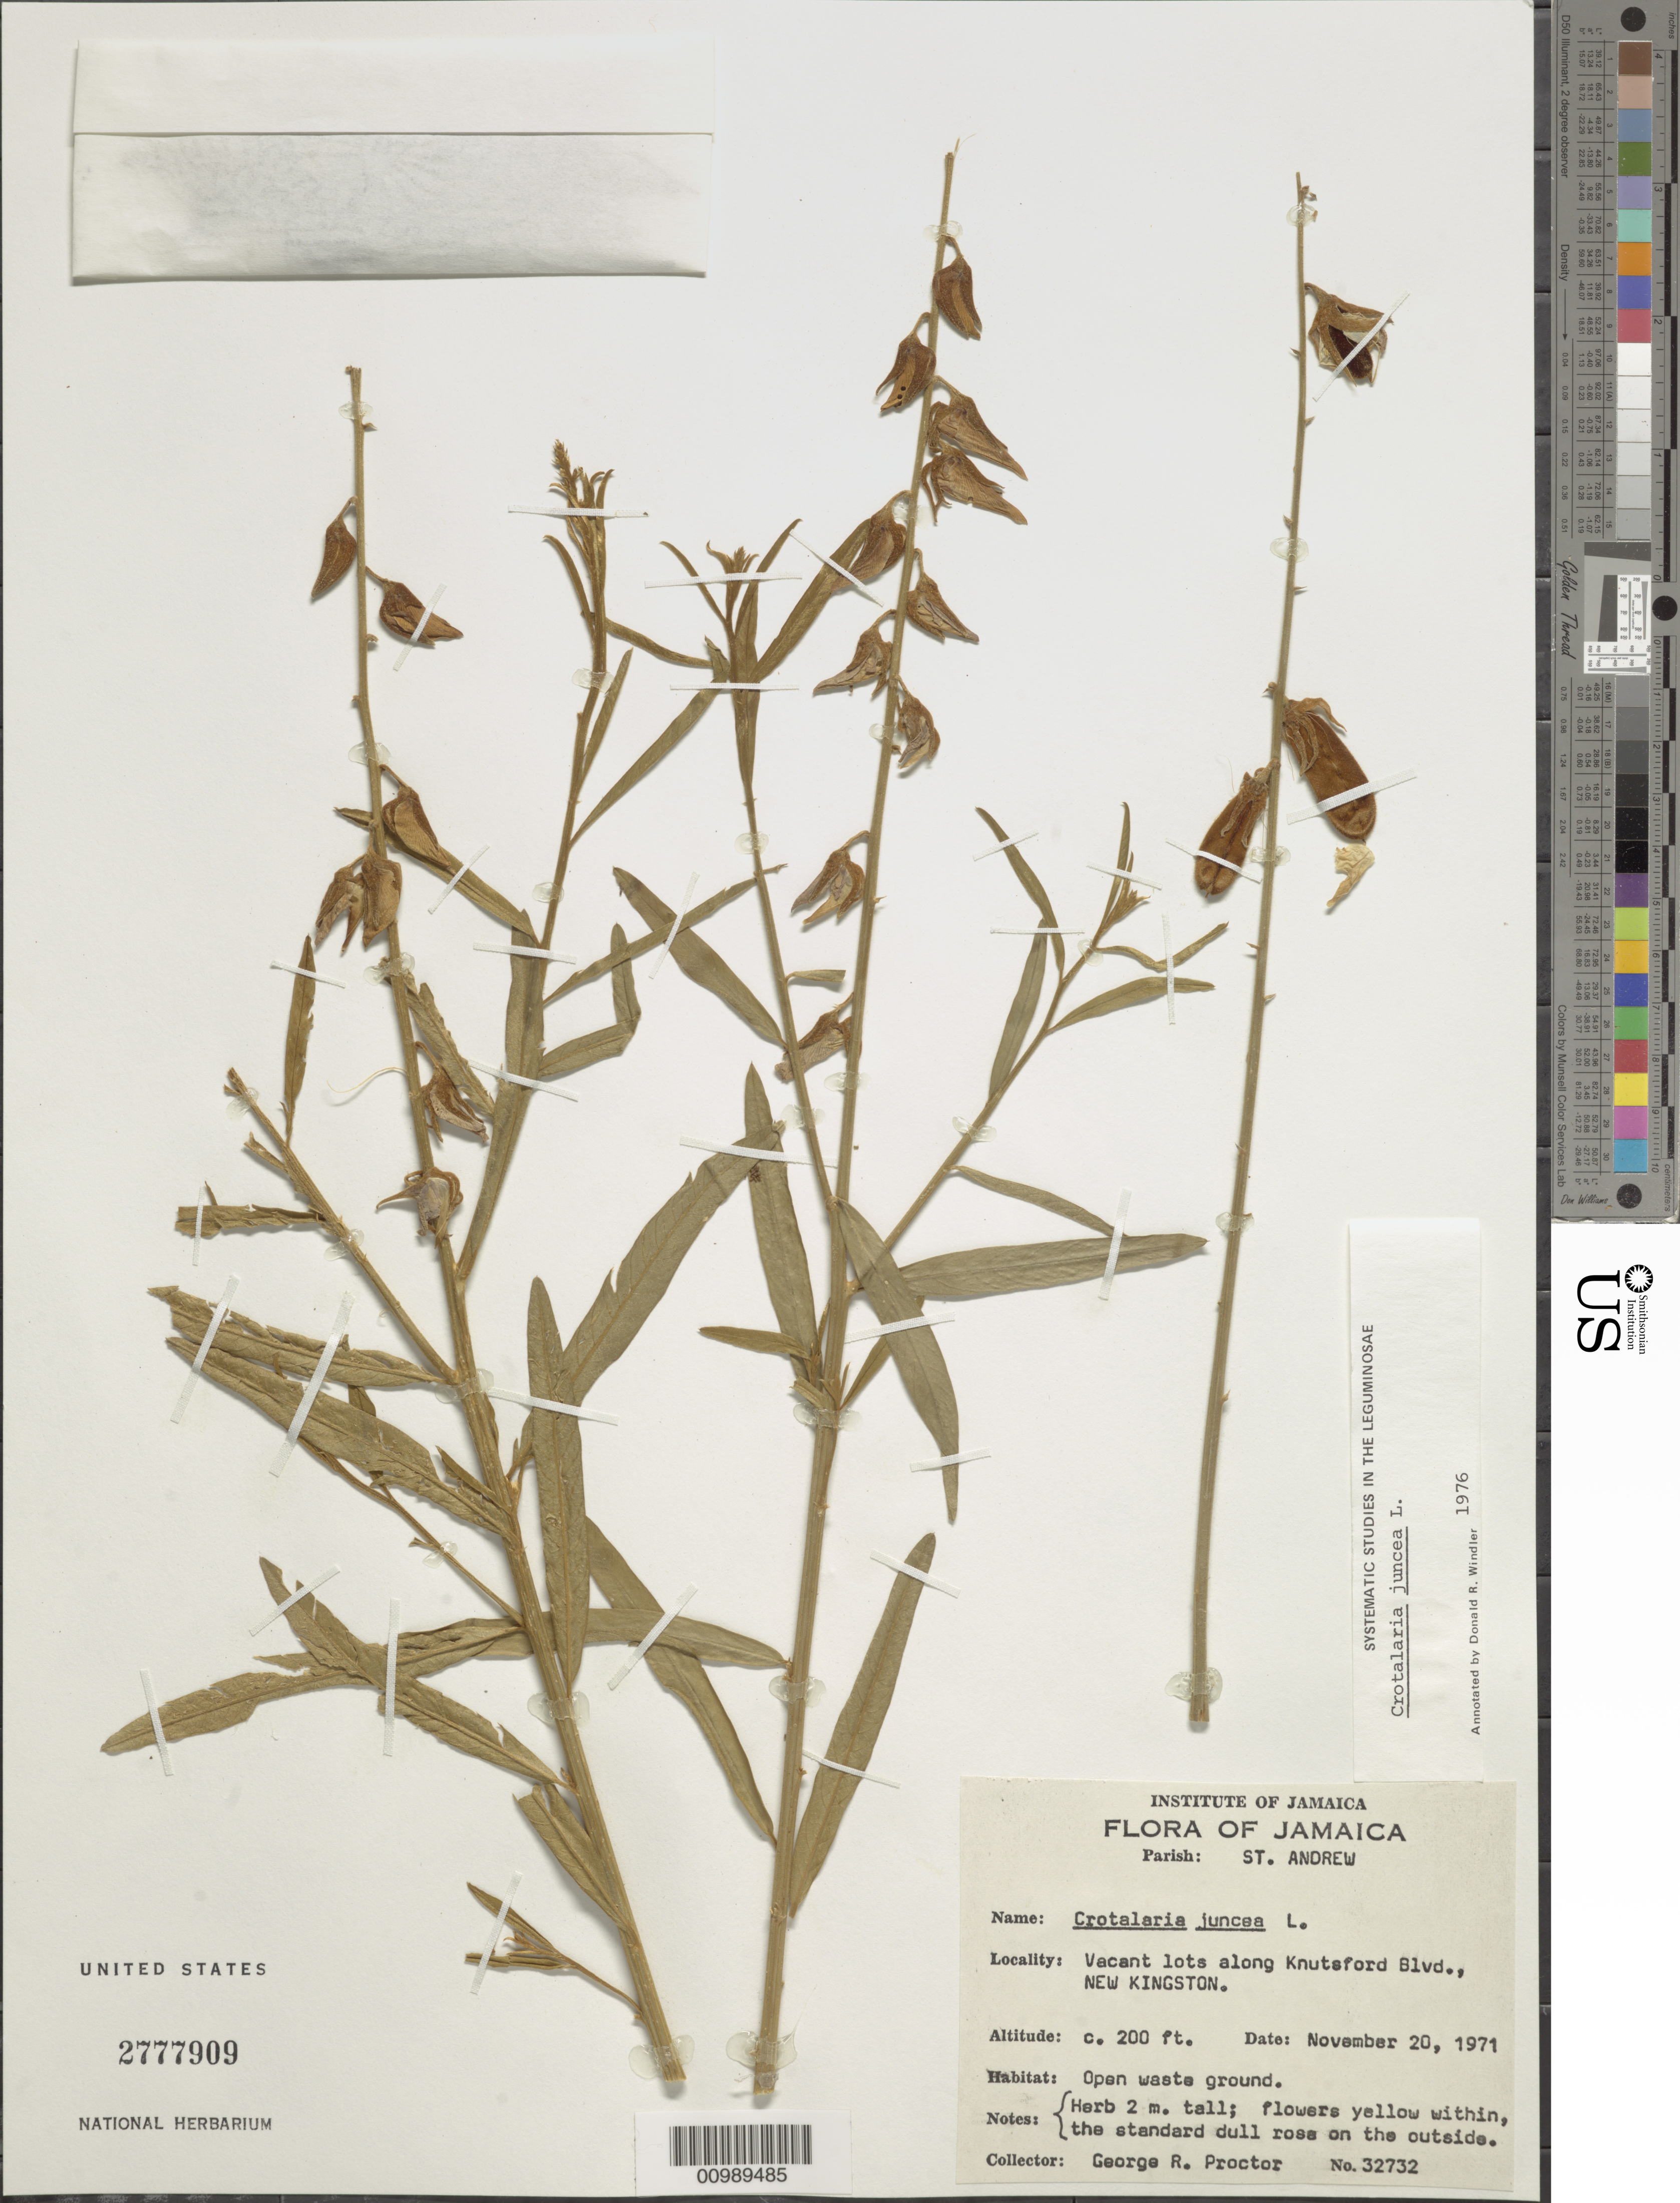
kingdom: Plantae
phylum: Tracheophyta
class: Magnoliopsida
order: Fabales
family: Fabaceae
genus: Crotalaria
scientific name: Crotalaria juncea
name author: L.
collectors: G. R. Proctor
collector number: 32732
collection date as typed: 20 Nov 1971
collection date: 1971-11-20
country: Jamaica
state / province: Saint Andrew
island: Jamaica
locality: Vacant lots along Knutsford Blvd., New Kingston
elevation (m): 61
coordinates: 0 N, 0 E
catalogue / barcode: US 2777909